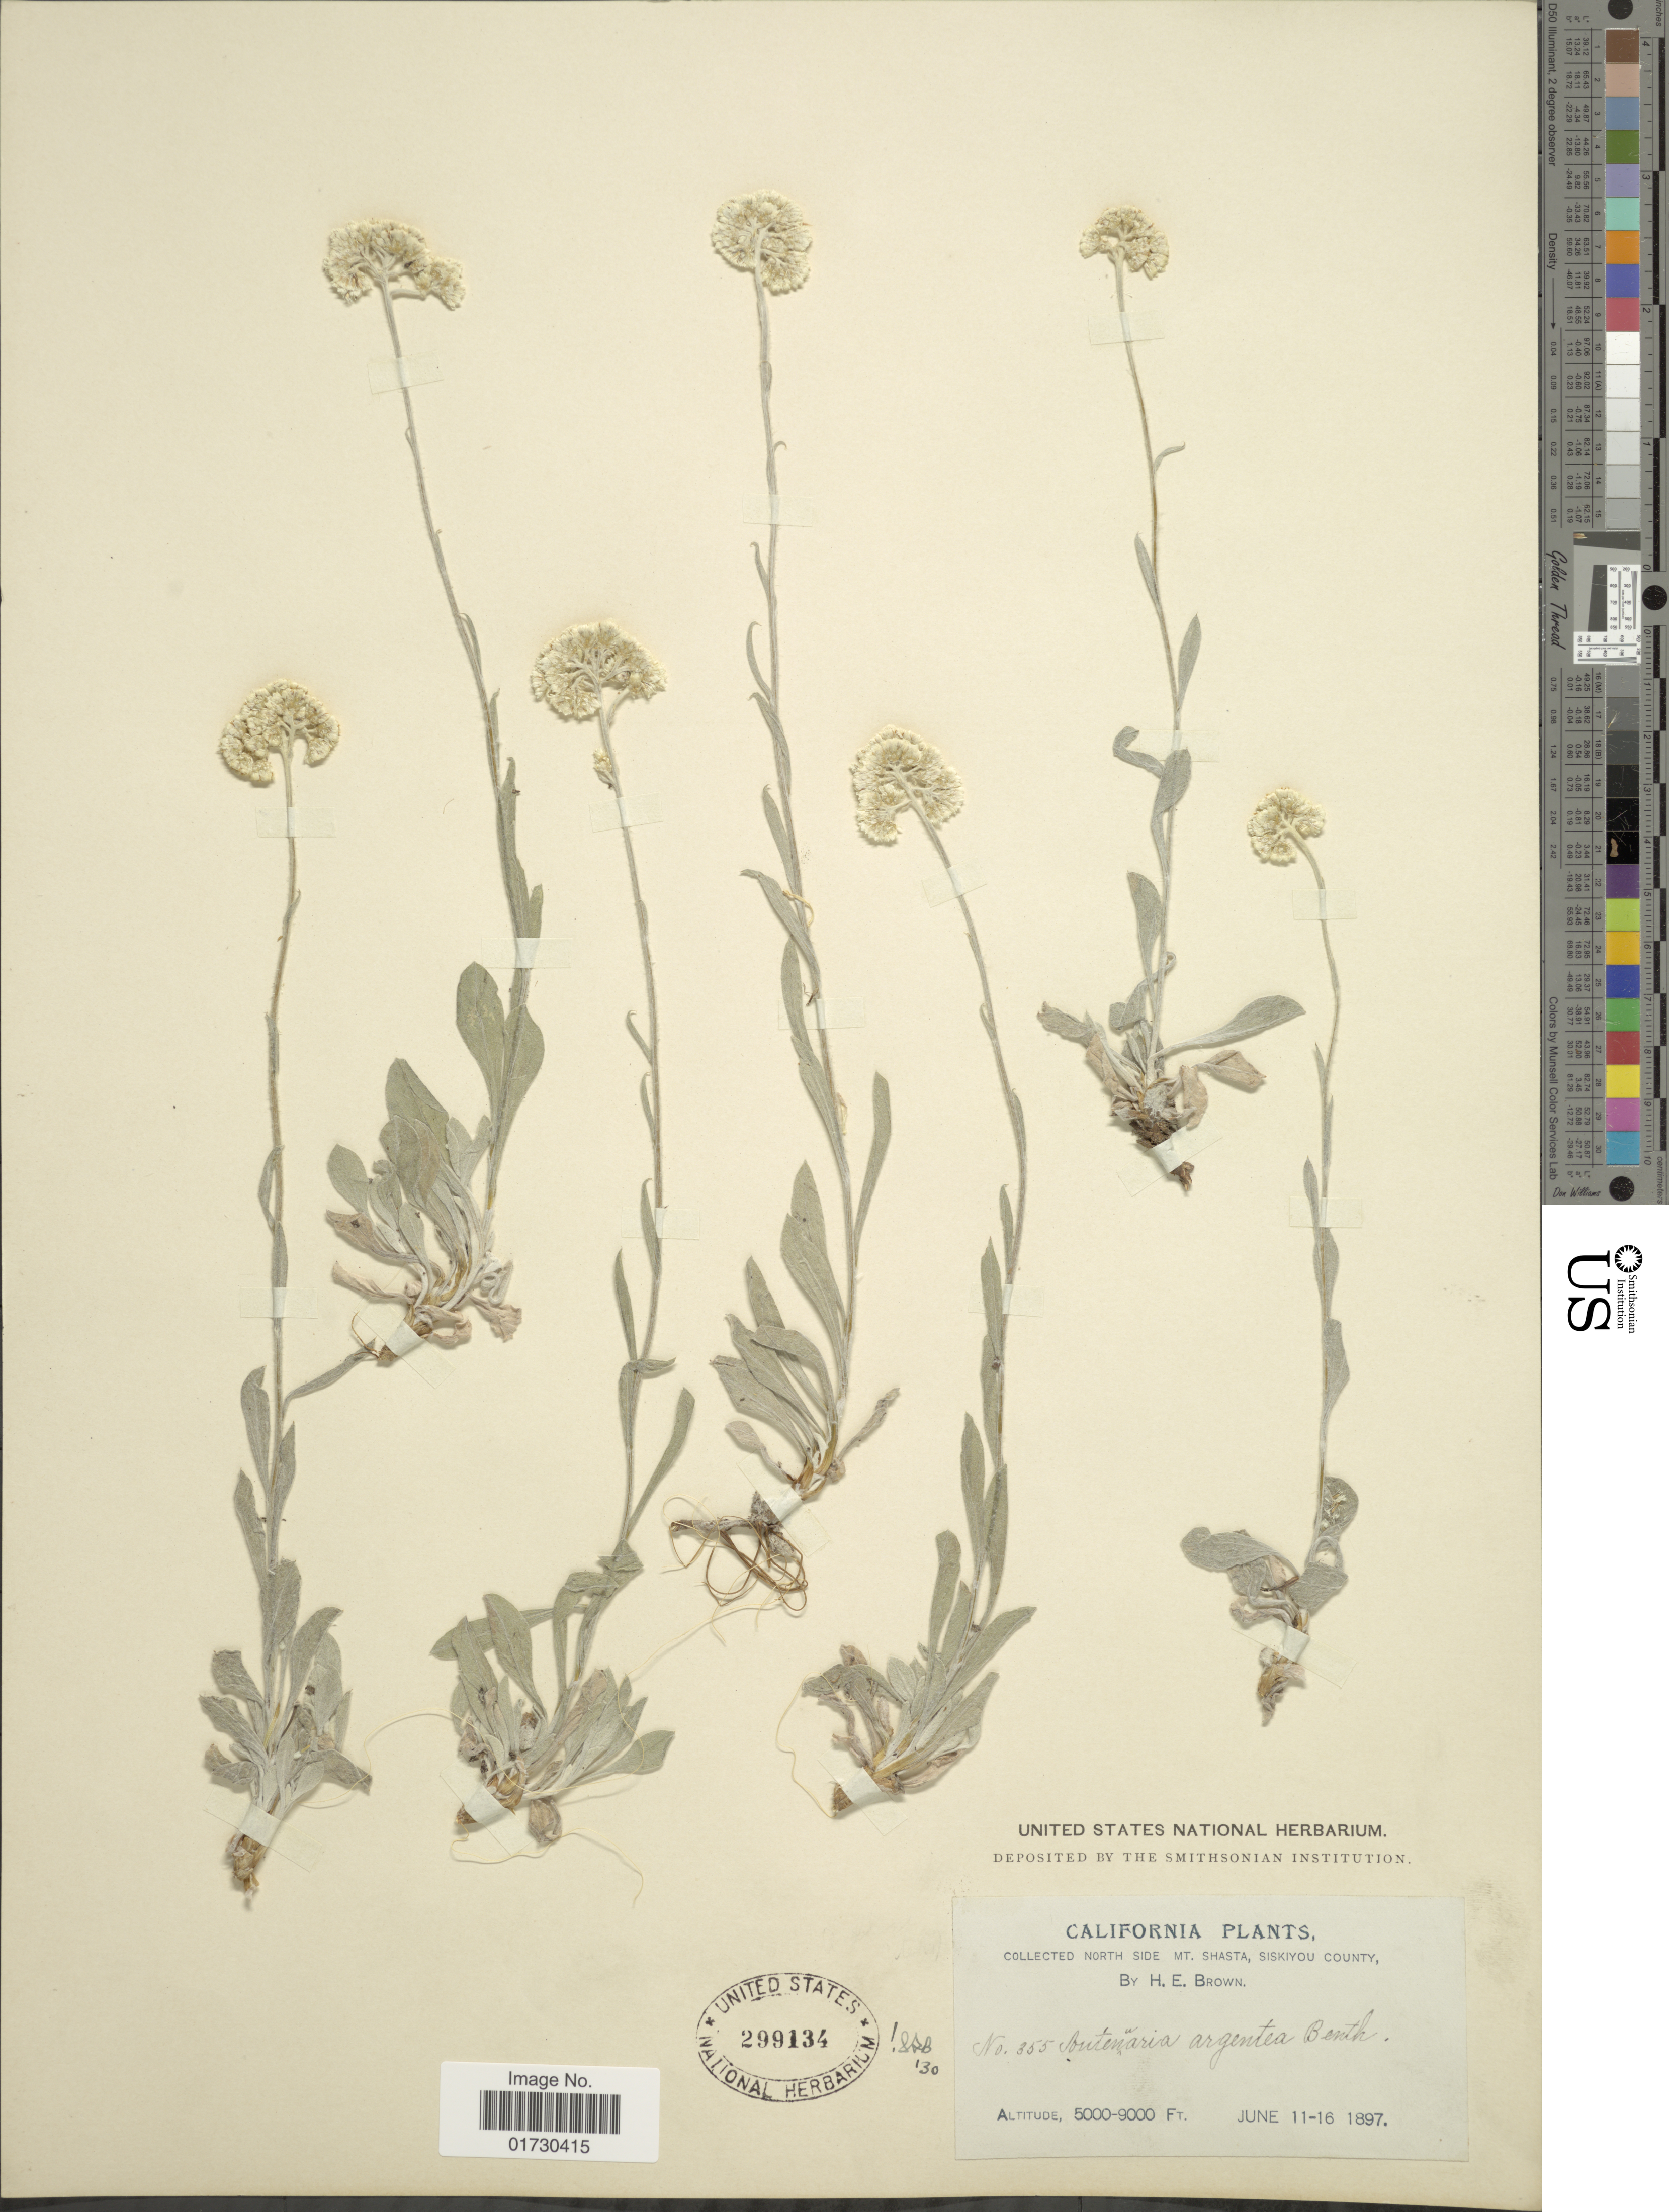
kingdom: Plantae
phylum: Tracheophyta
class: Magnoliopsida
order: Asterales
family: Asteraceae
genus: Antennaria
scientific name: Antennaria argentea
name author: Benth.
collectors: H. E. Brown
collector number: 355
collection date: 1897-06-11/1897-06-16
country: United States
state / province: California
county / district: Siskiyou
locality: NOrth Side Mt. Shasta, Siskiyou County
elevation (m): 1524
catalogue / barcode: US 299134